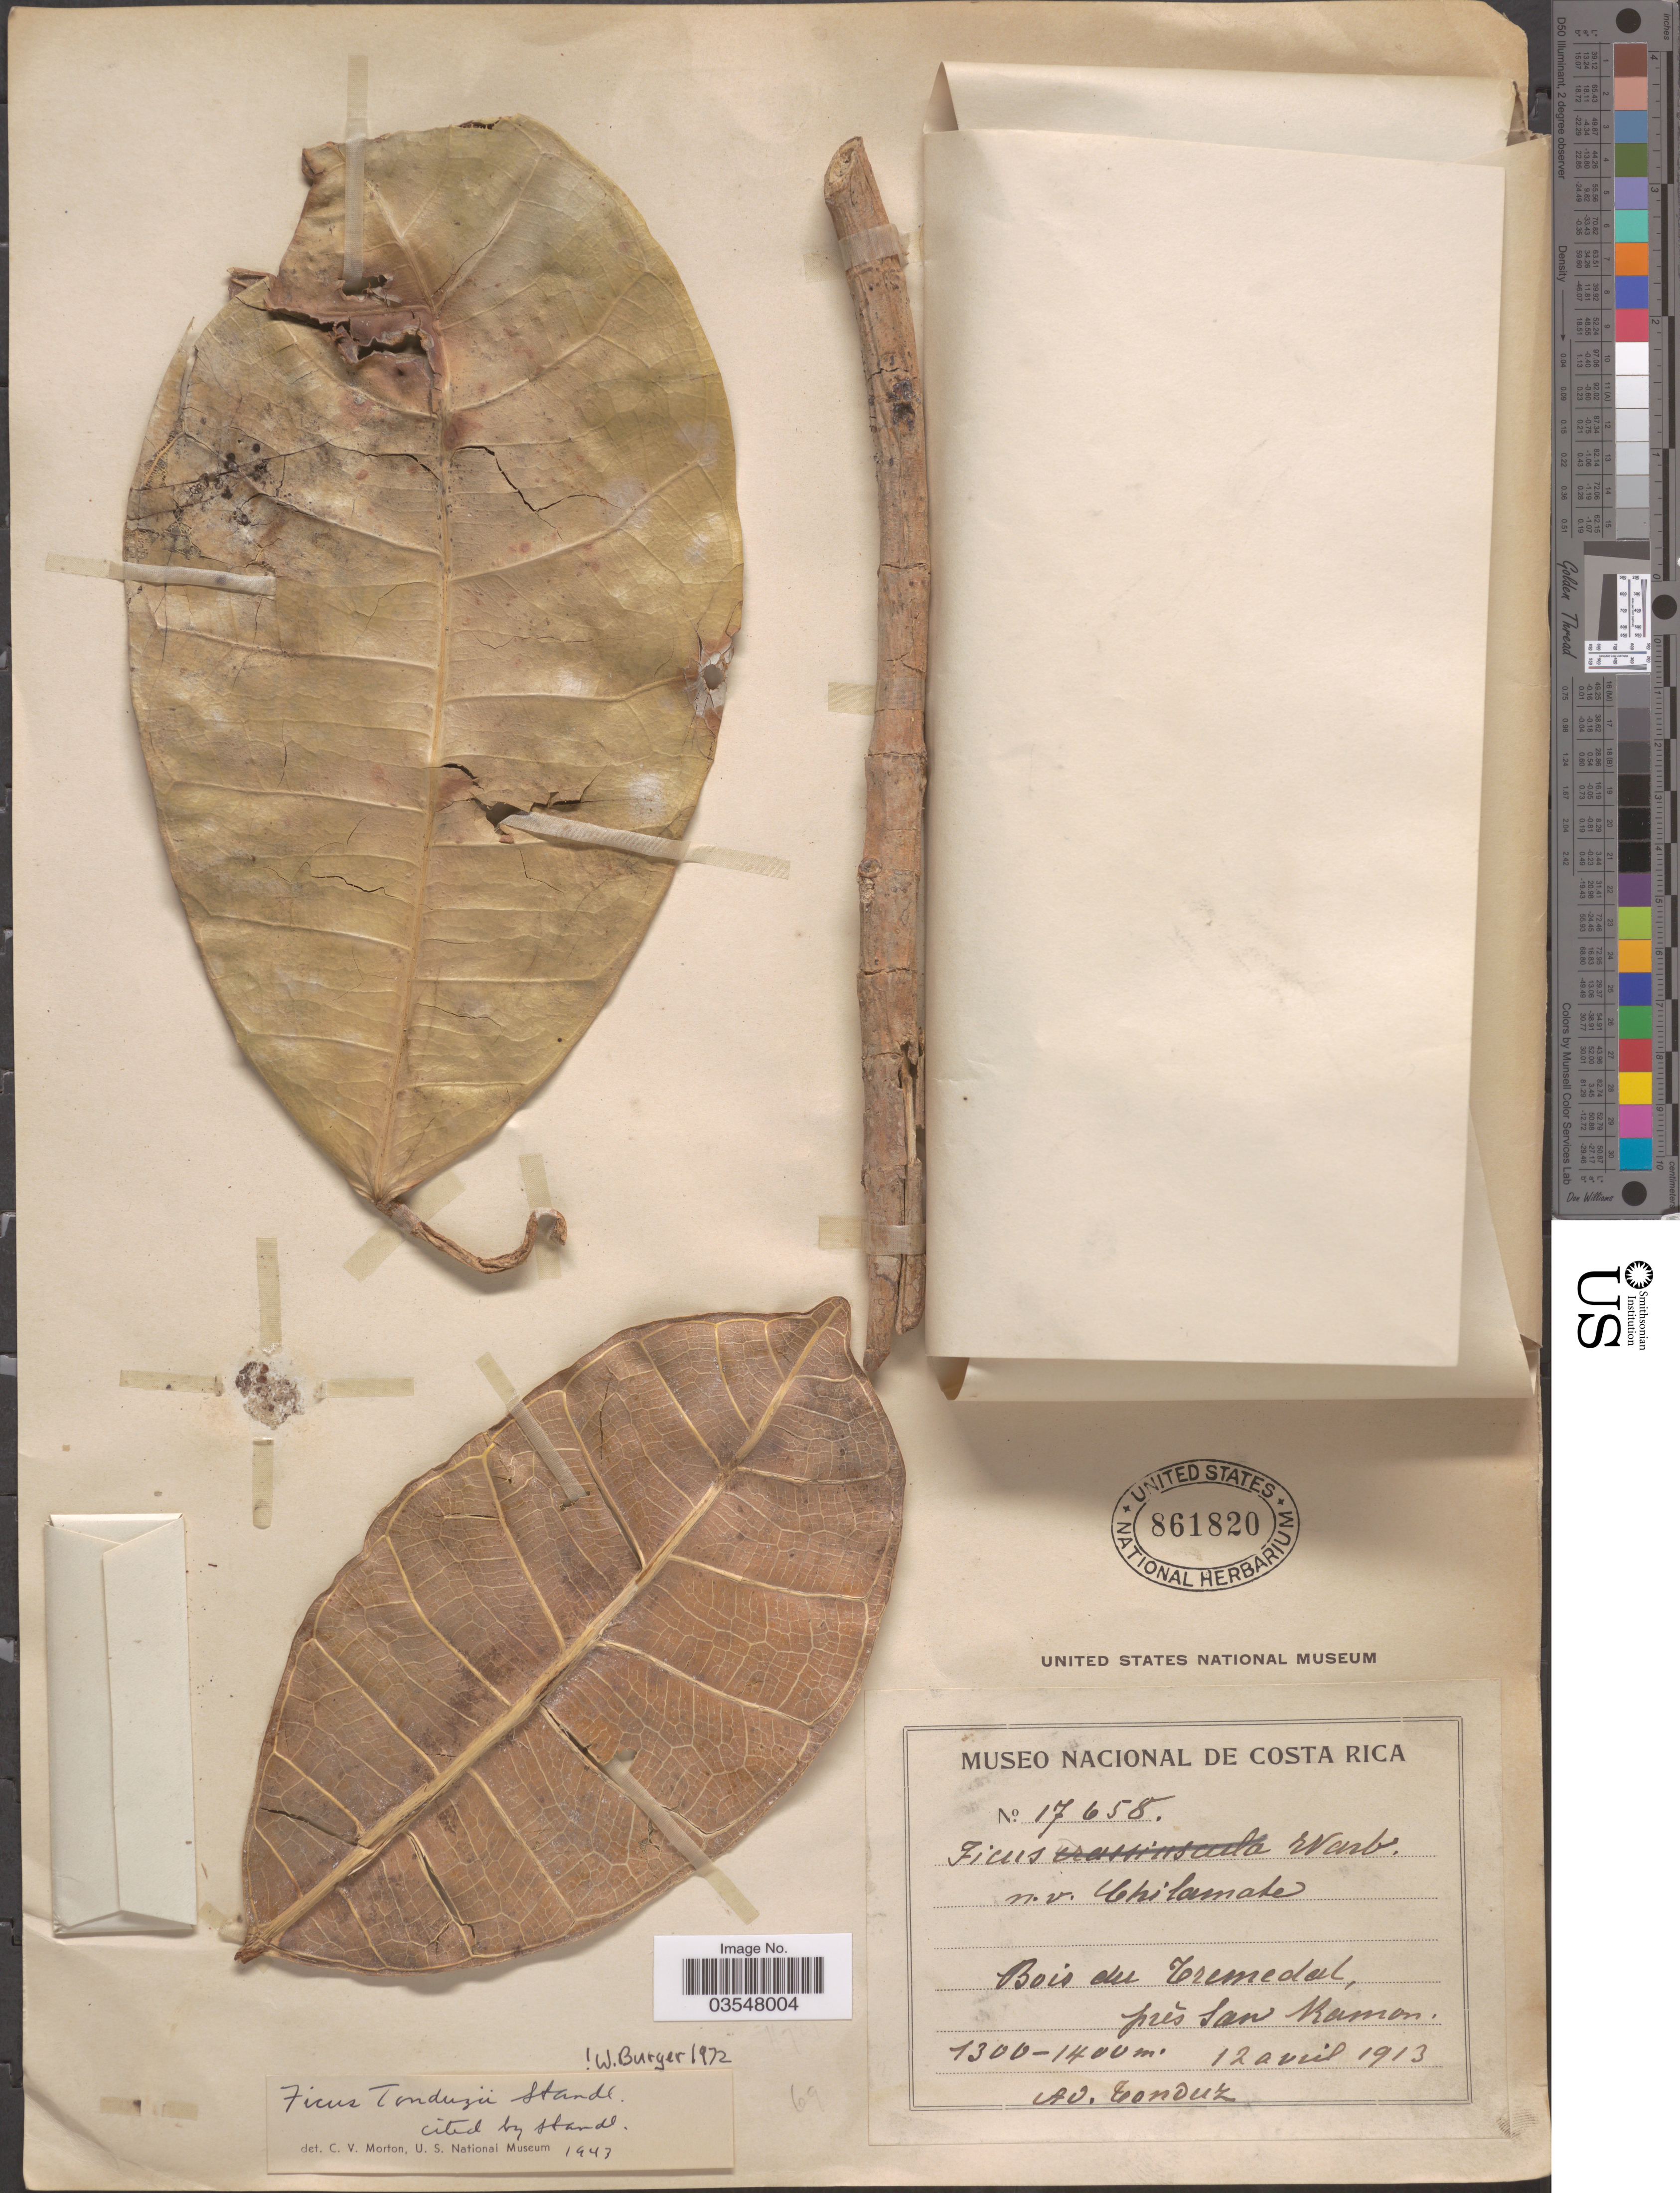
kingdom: Plantae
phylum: Tracheophyta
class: Magnoliopsida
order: Rosales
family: Moraceae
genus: Ficus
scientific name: Ficus tonduzii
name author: Standl.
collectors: A. Tonduz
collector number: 17658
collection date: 1913-04-12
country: Costa Rica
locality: Bois du Tremedal, près San Ramon.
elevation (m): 1300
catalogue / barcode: US 861820